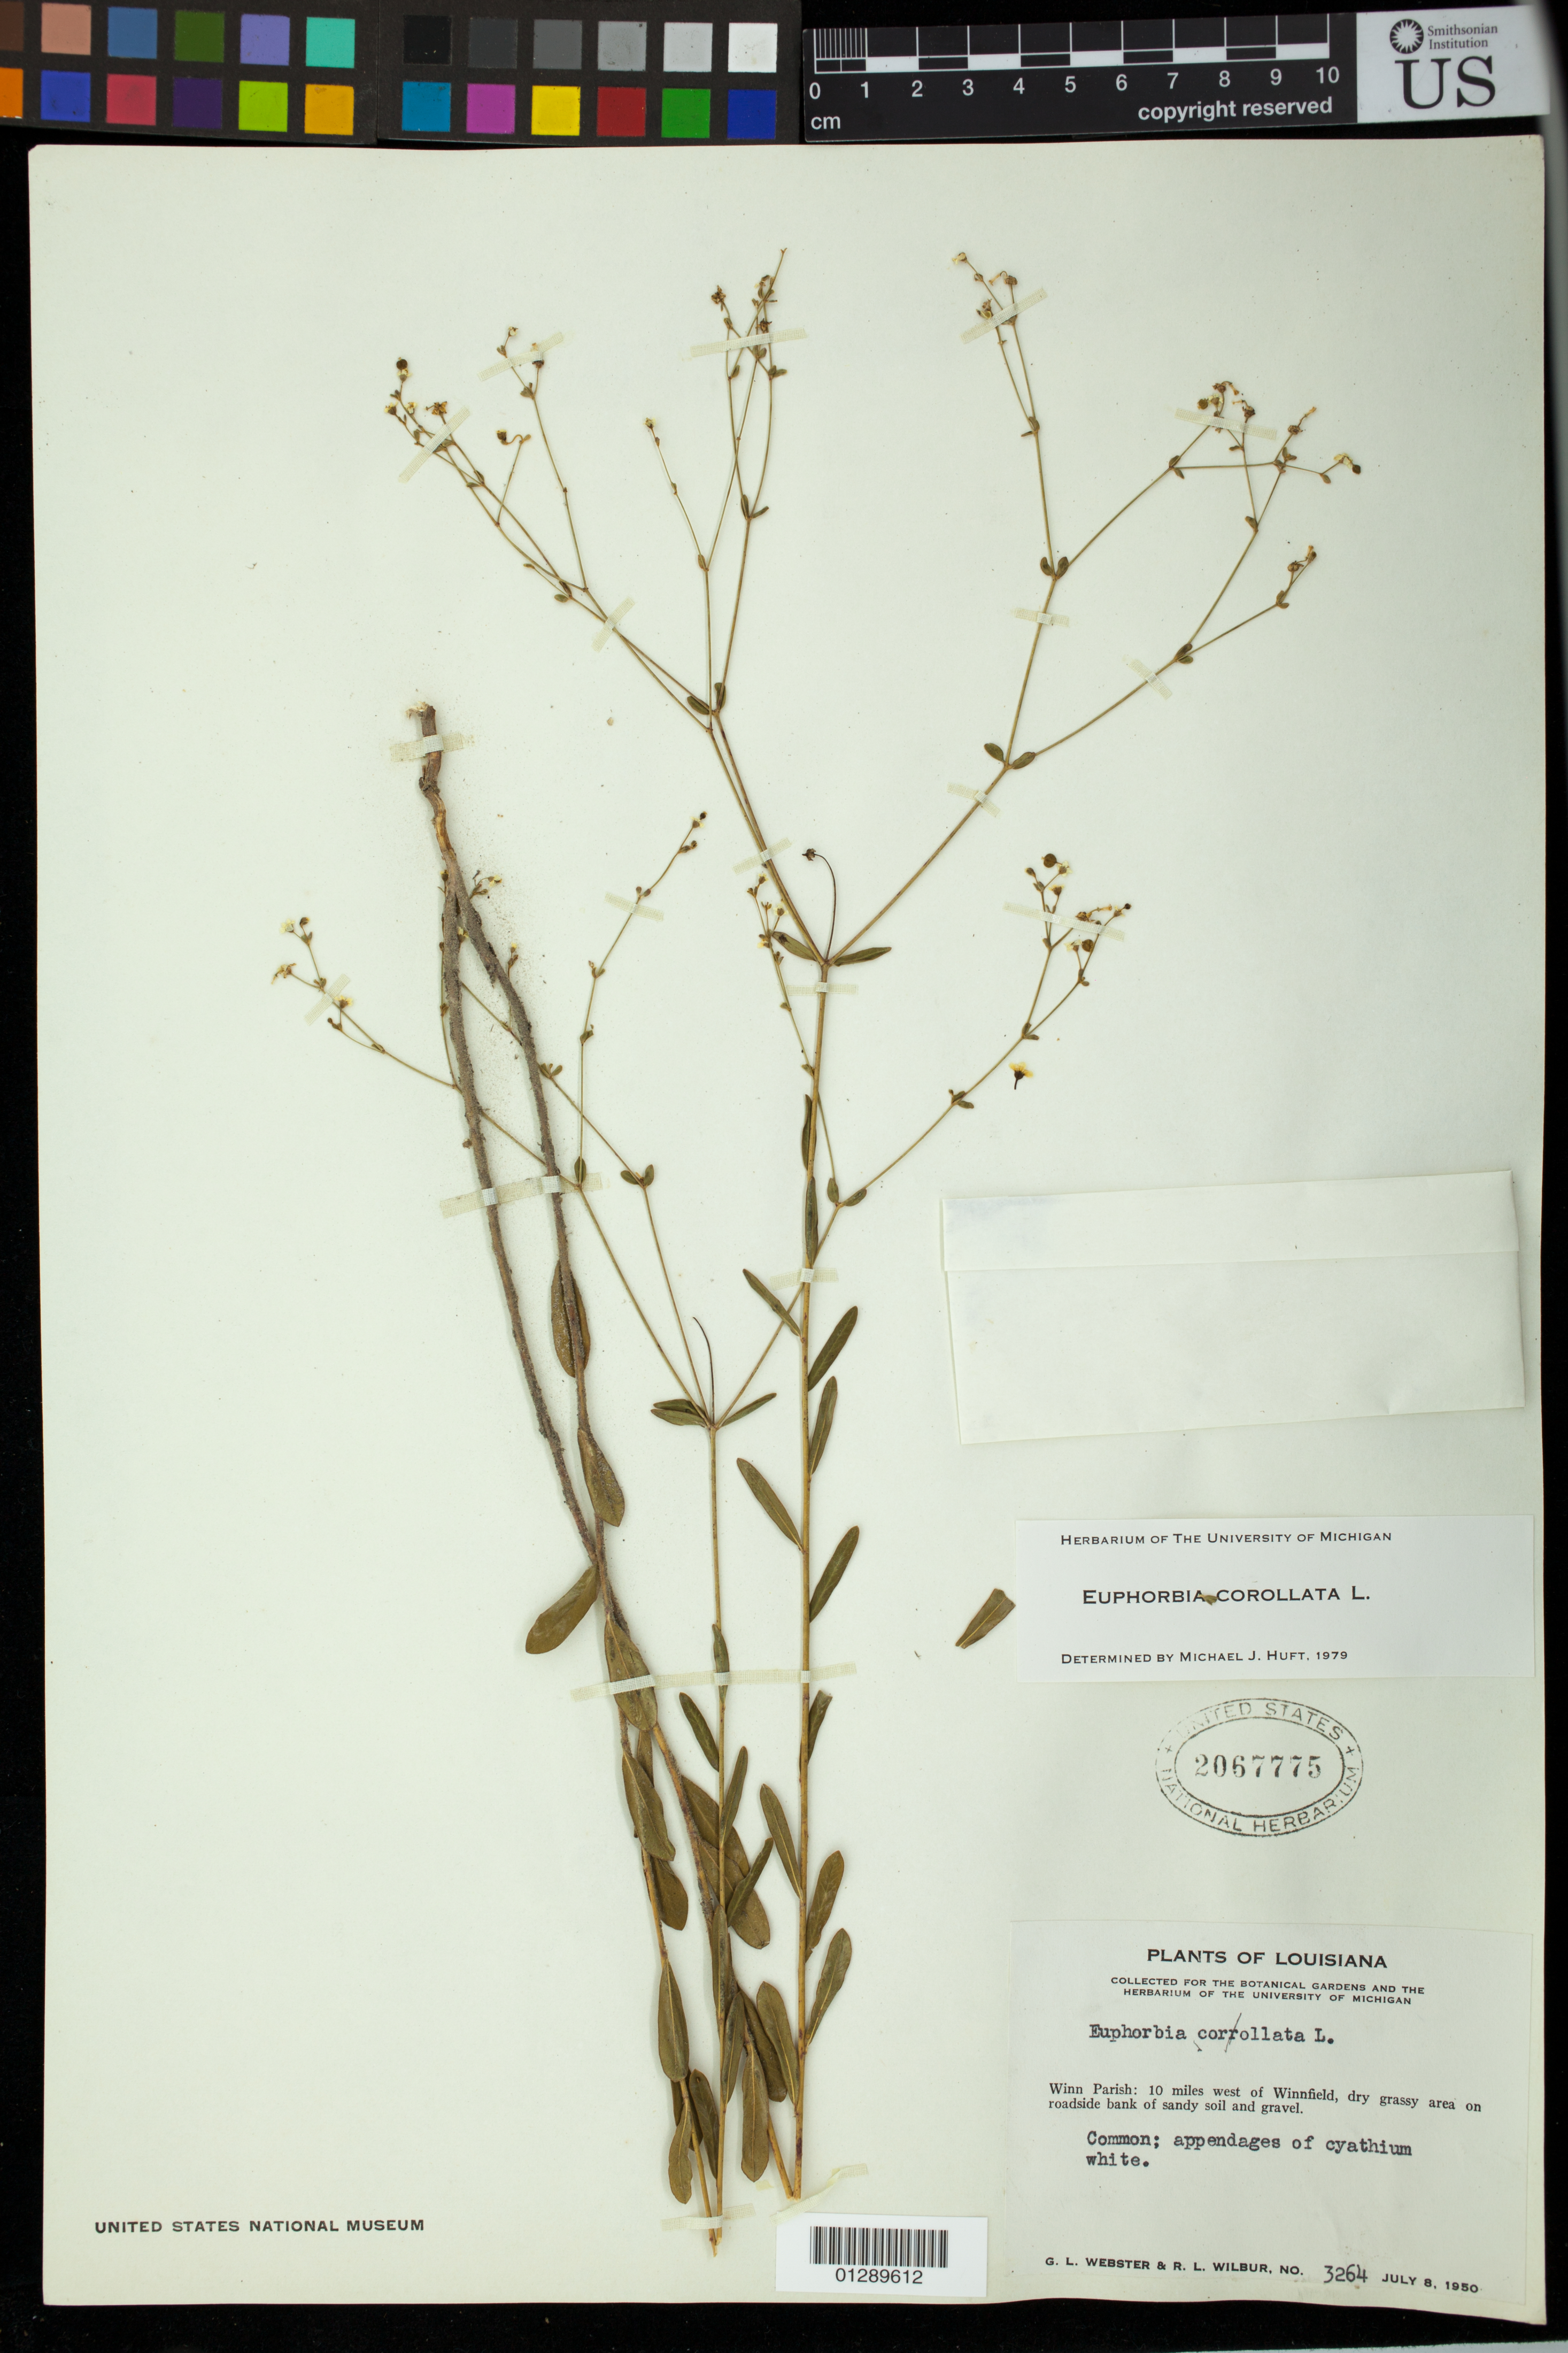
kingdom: Plantae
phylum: Tracheophyta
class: Magnoliopsida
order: Malpighiales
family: Euphorbiaceae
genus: Euphorbia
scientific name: Euphorbia corollata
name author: L.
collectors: G. L. Webster & R. L. Wilbur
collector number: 3264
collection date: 1950-07-08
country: United States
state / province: Louisiana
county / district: Winn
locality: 10 miles west of Winnfield, on roadside bank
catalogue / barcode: US 2067775